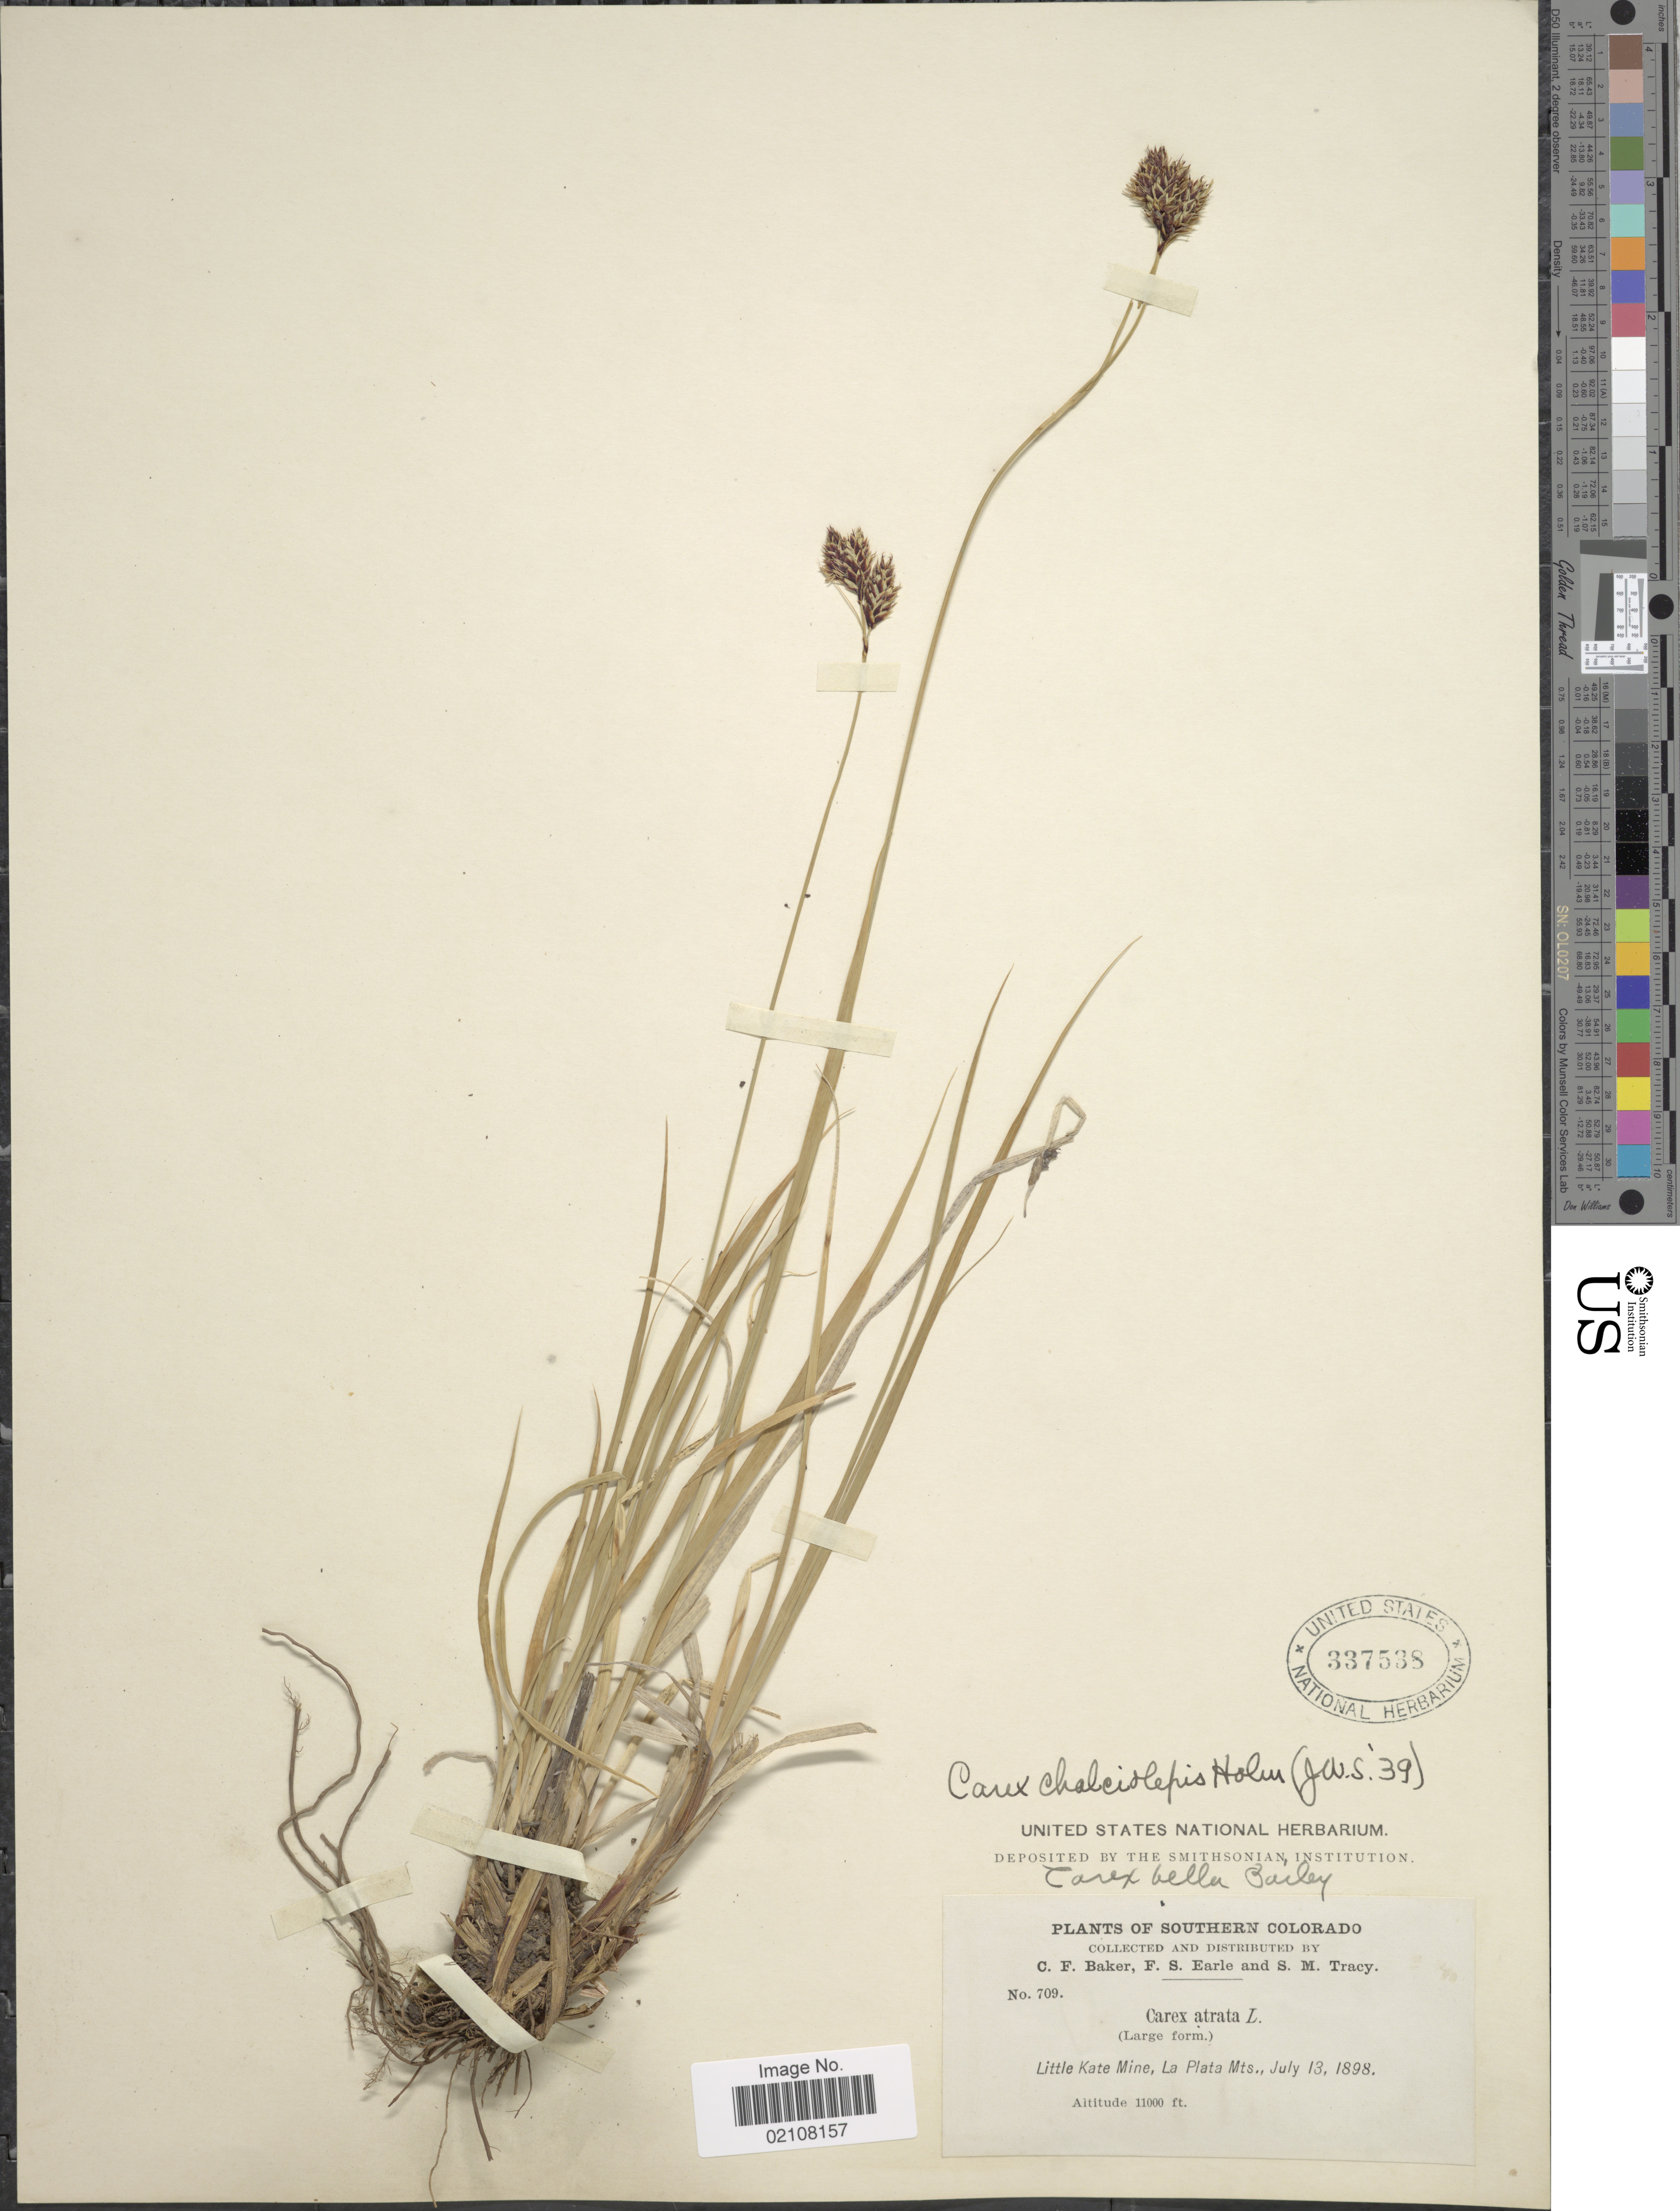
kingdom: Plantae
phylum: Tracheophyta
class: Liliopsida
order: Poales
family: Cyperaceae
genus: Carex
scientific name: Carex chalciolepis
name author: Holm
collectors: C. F. Baker, F. S. Earle & S. M. Tracy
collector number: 709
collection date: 1898-07-13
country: United States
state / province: Colorado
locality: Southern Colorado, Little Kate Mine, La Plata Mts.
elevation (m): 3353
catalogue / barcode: US 337538